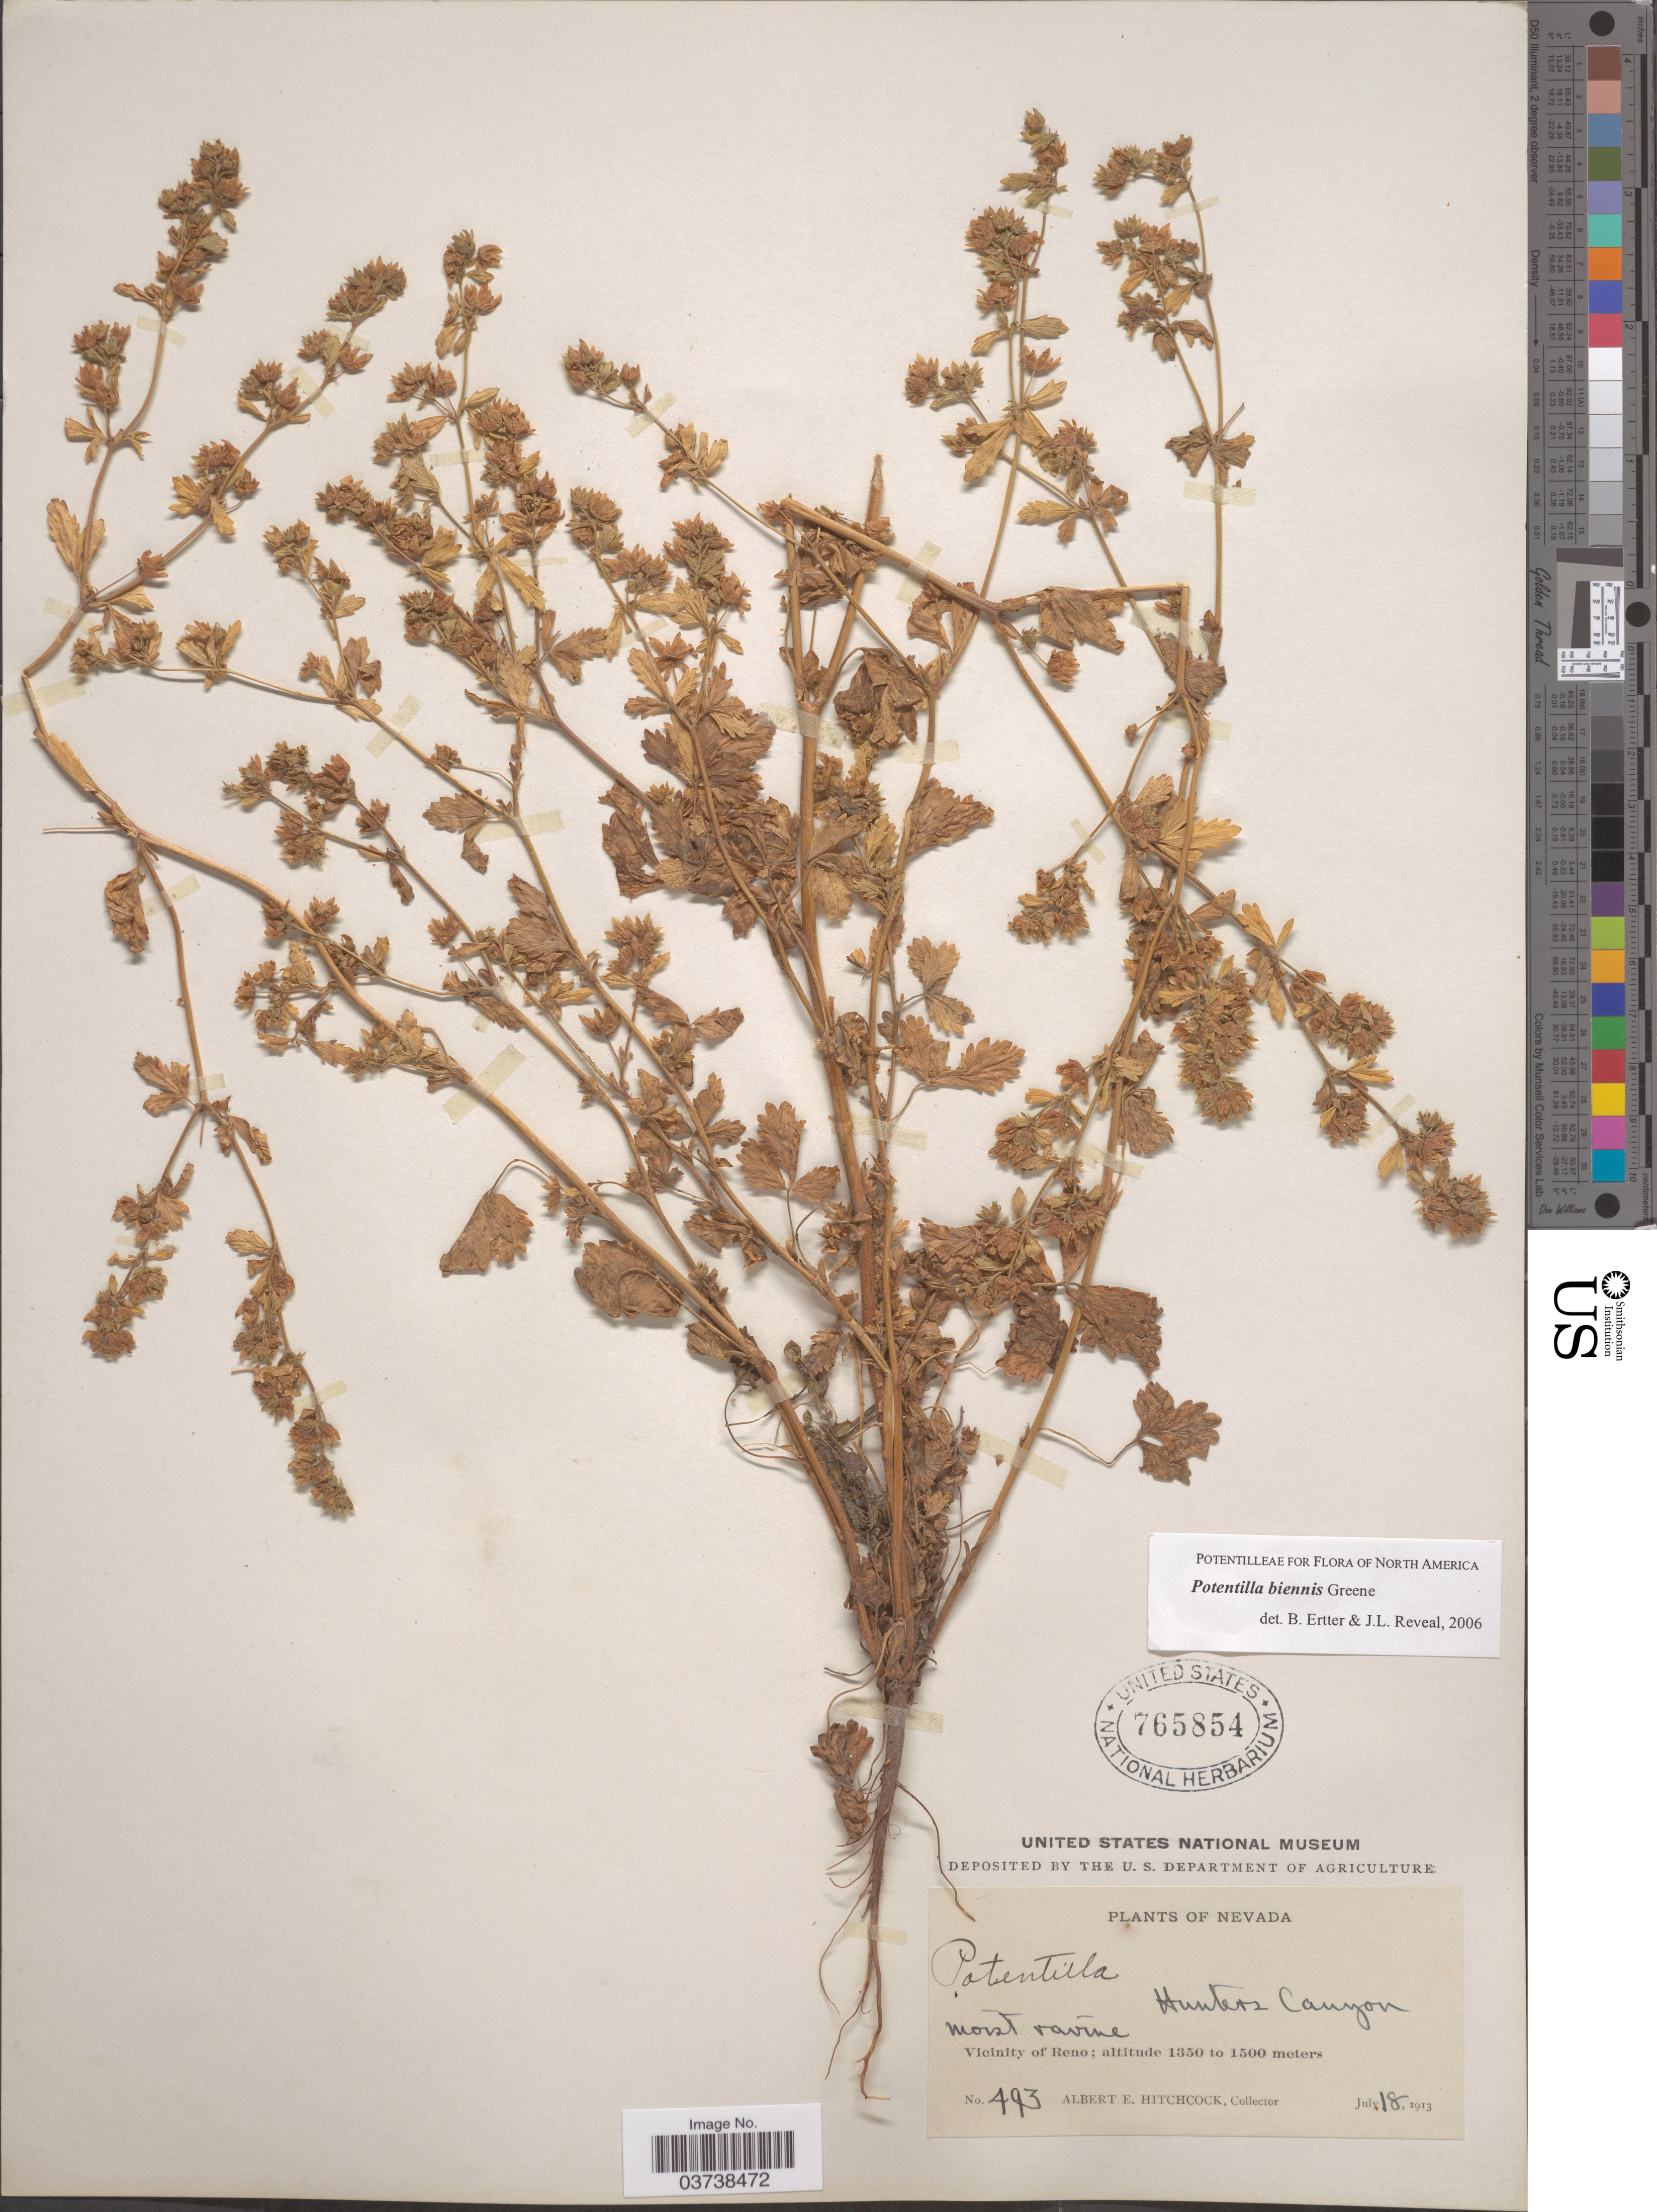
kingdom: Plantae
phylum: Tracheophyta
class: Magnoliopsida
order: Rosales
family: Rosaceae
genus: Potentilla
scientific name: Potentilla biennis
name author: Greene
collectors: A. Hitchcock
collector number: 493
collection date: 1913-07-18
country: United States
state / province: Nevada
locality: Hunterz Canyon. Moist ravine. Vicinity of Reno.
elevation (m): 1350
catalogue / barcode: US 765854